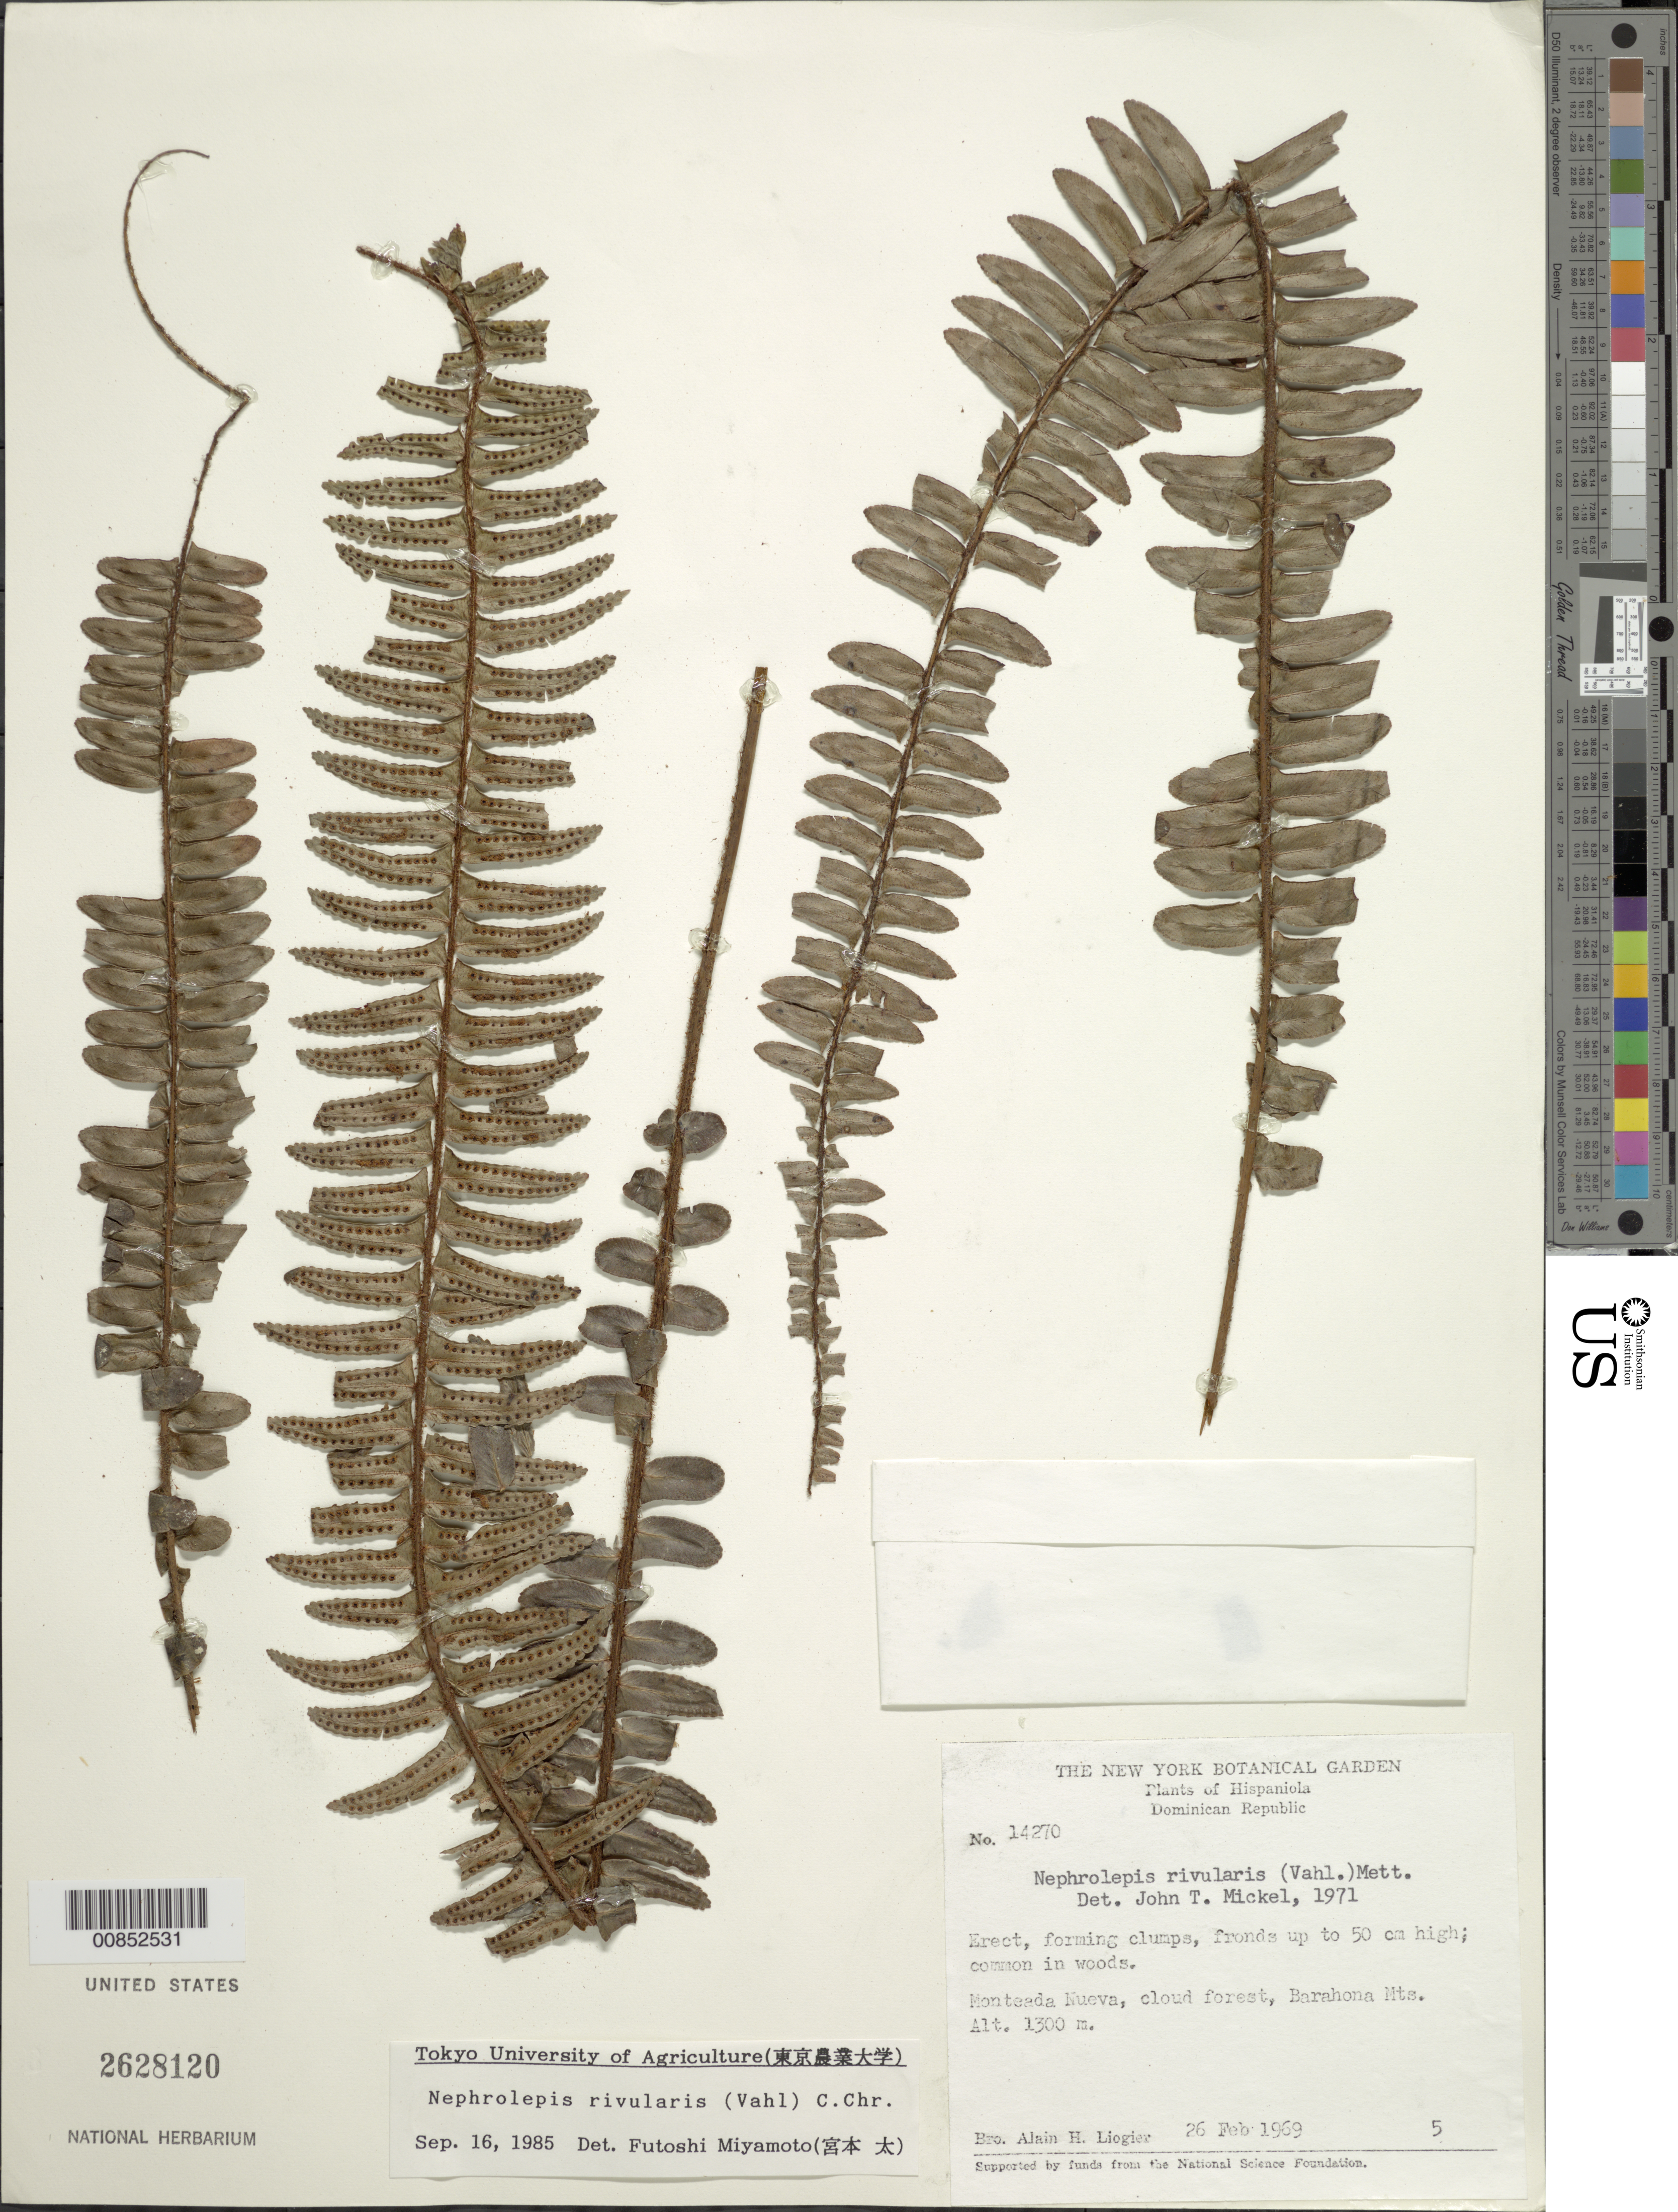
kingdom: Plantae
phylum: Tracheophyta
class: Polypodiopsida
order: Polypodiales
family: Nephrolepidaceae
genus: Nephrolepis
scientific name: Nephrolepis rivularis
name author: (Vahl) Mett. ex Krug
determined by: Miyamoto, Futoshi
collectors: A. H. Liogier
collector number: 14270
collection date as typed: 26 Feb 1969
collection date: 1969-02-26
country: Dominican Republic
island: Hispaniola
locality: Monteada Nueva, Barahona Mts.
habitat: Cloud forest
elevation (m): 1300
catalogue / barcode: US 2628120